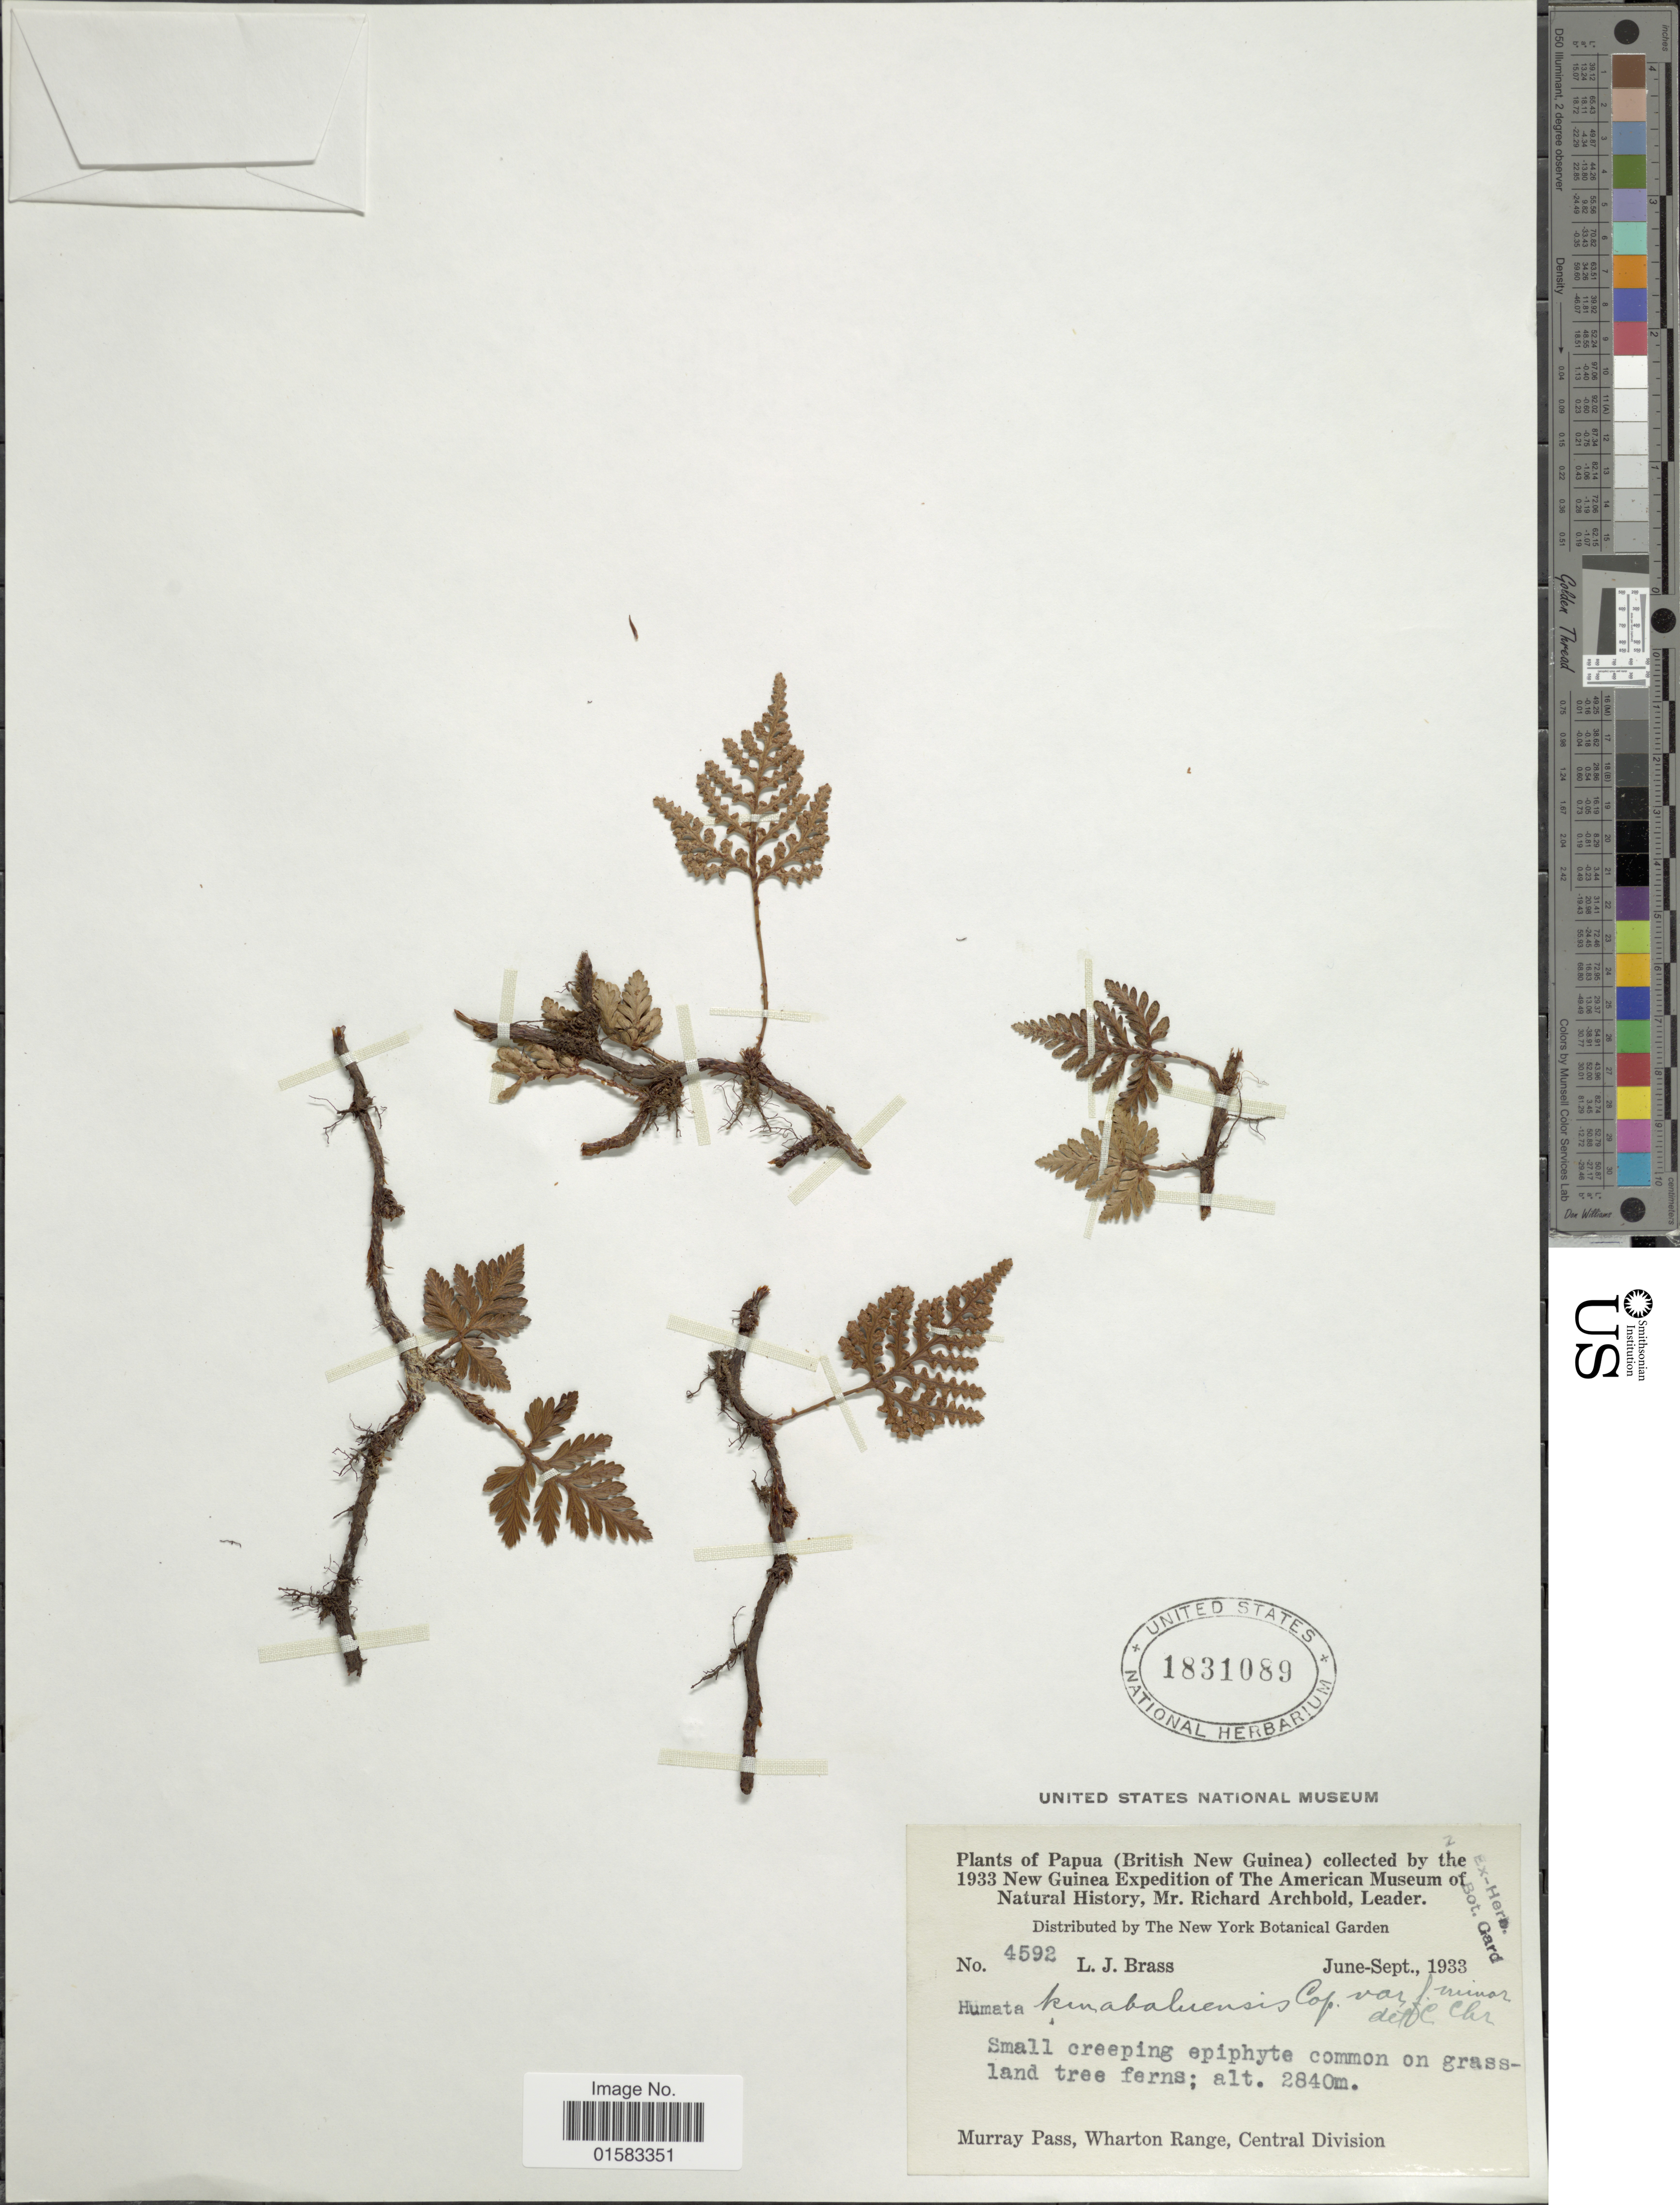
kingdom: Plantae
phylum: Tracheophyta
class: Polypodiopsida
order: Polypodiales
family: Davalliaceae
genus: Davallia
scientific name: Davallia repens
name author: (L. f.) Kuhn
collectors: L. J. Brass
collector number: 4592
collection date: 1933-06/1933-09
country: Papua New Guinea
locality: Papua (British New Guinea), Murray Pass, Wharton Range, Central Division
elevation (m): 2840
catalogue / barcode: US 1831089